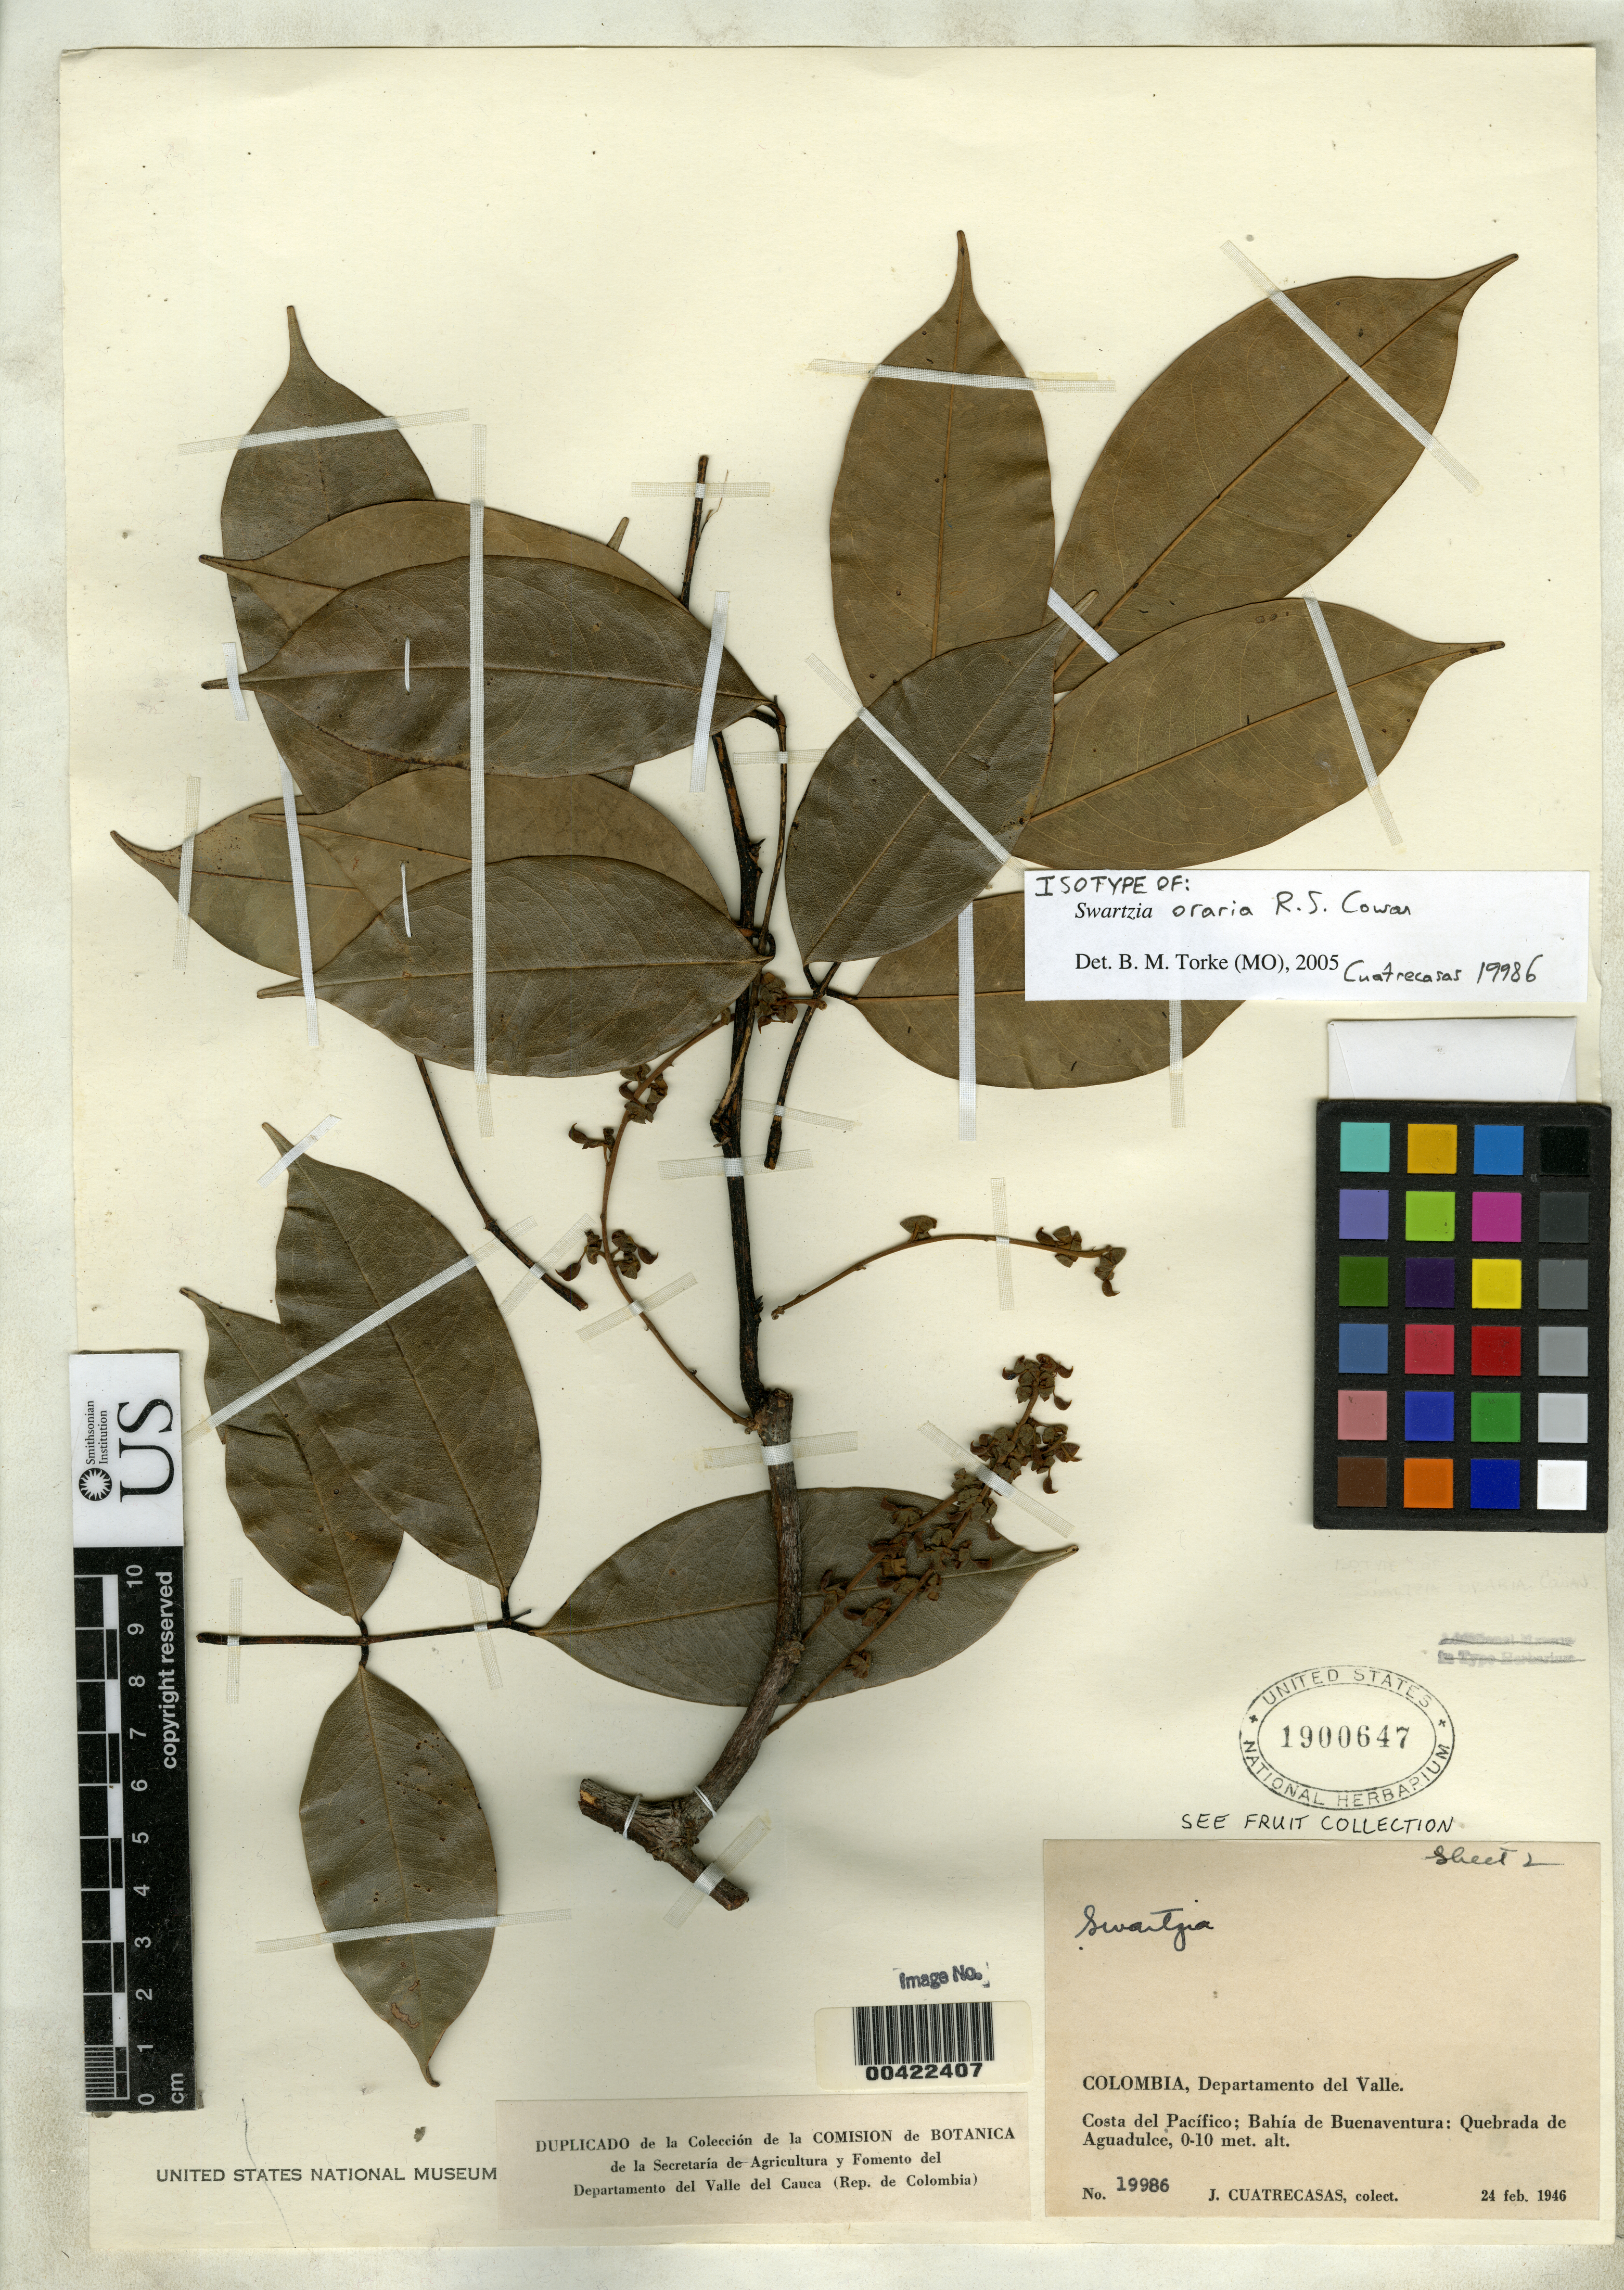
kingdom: Plantae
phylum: Tracheophyta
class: Magnoliopsida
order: Fabales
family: Fabaceae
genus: Swartzia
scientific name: Swartzia oraria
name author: R.S. Cowan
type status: Isotype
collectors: J. Cuatrecasas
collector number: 19986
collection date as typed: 24 Feb 1946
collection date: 1946-02-24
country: Colombia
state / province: Valle del Cauca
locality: Departamento del Valle, Costa del Pacífico; Bahía de Buenaventura: Quebrada de Aguadulce.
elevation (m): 1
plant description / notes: Protologue explicitly cites (only) one sheet, USNH 1900646, as "holotype" but USNH 1900647 is annotated "sheet 2". Note also that both sheets annotated "see fruit collection", but fruit not found.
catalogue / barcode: US 1900647